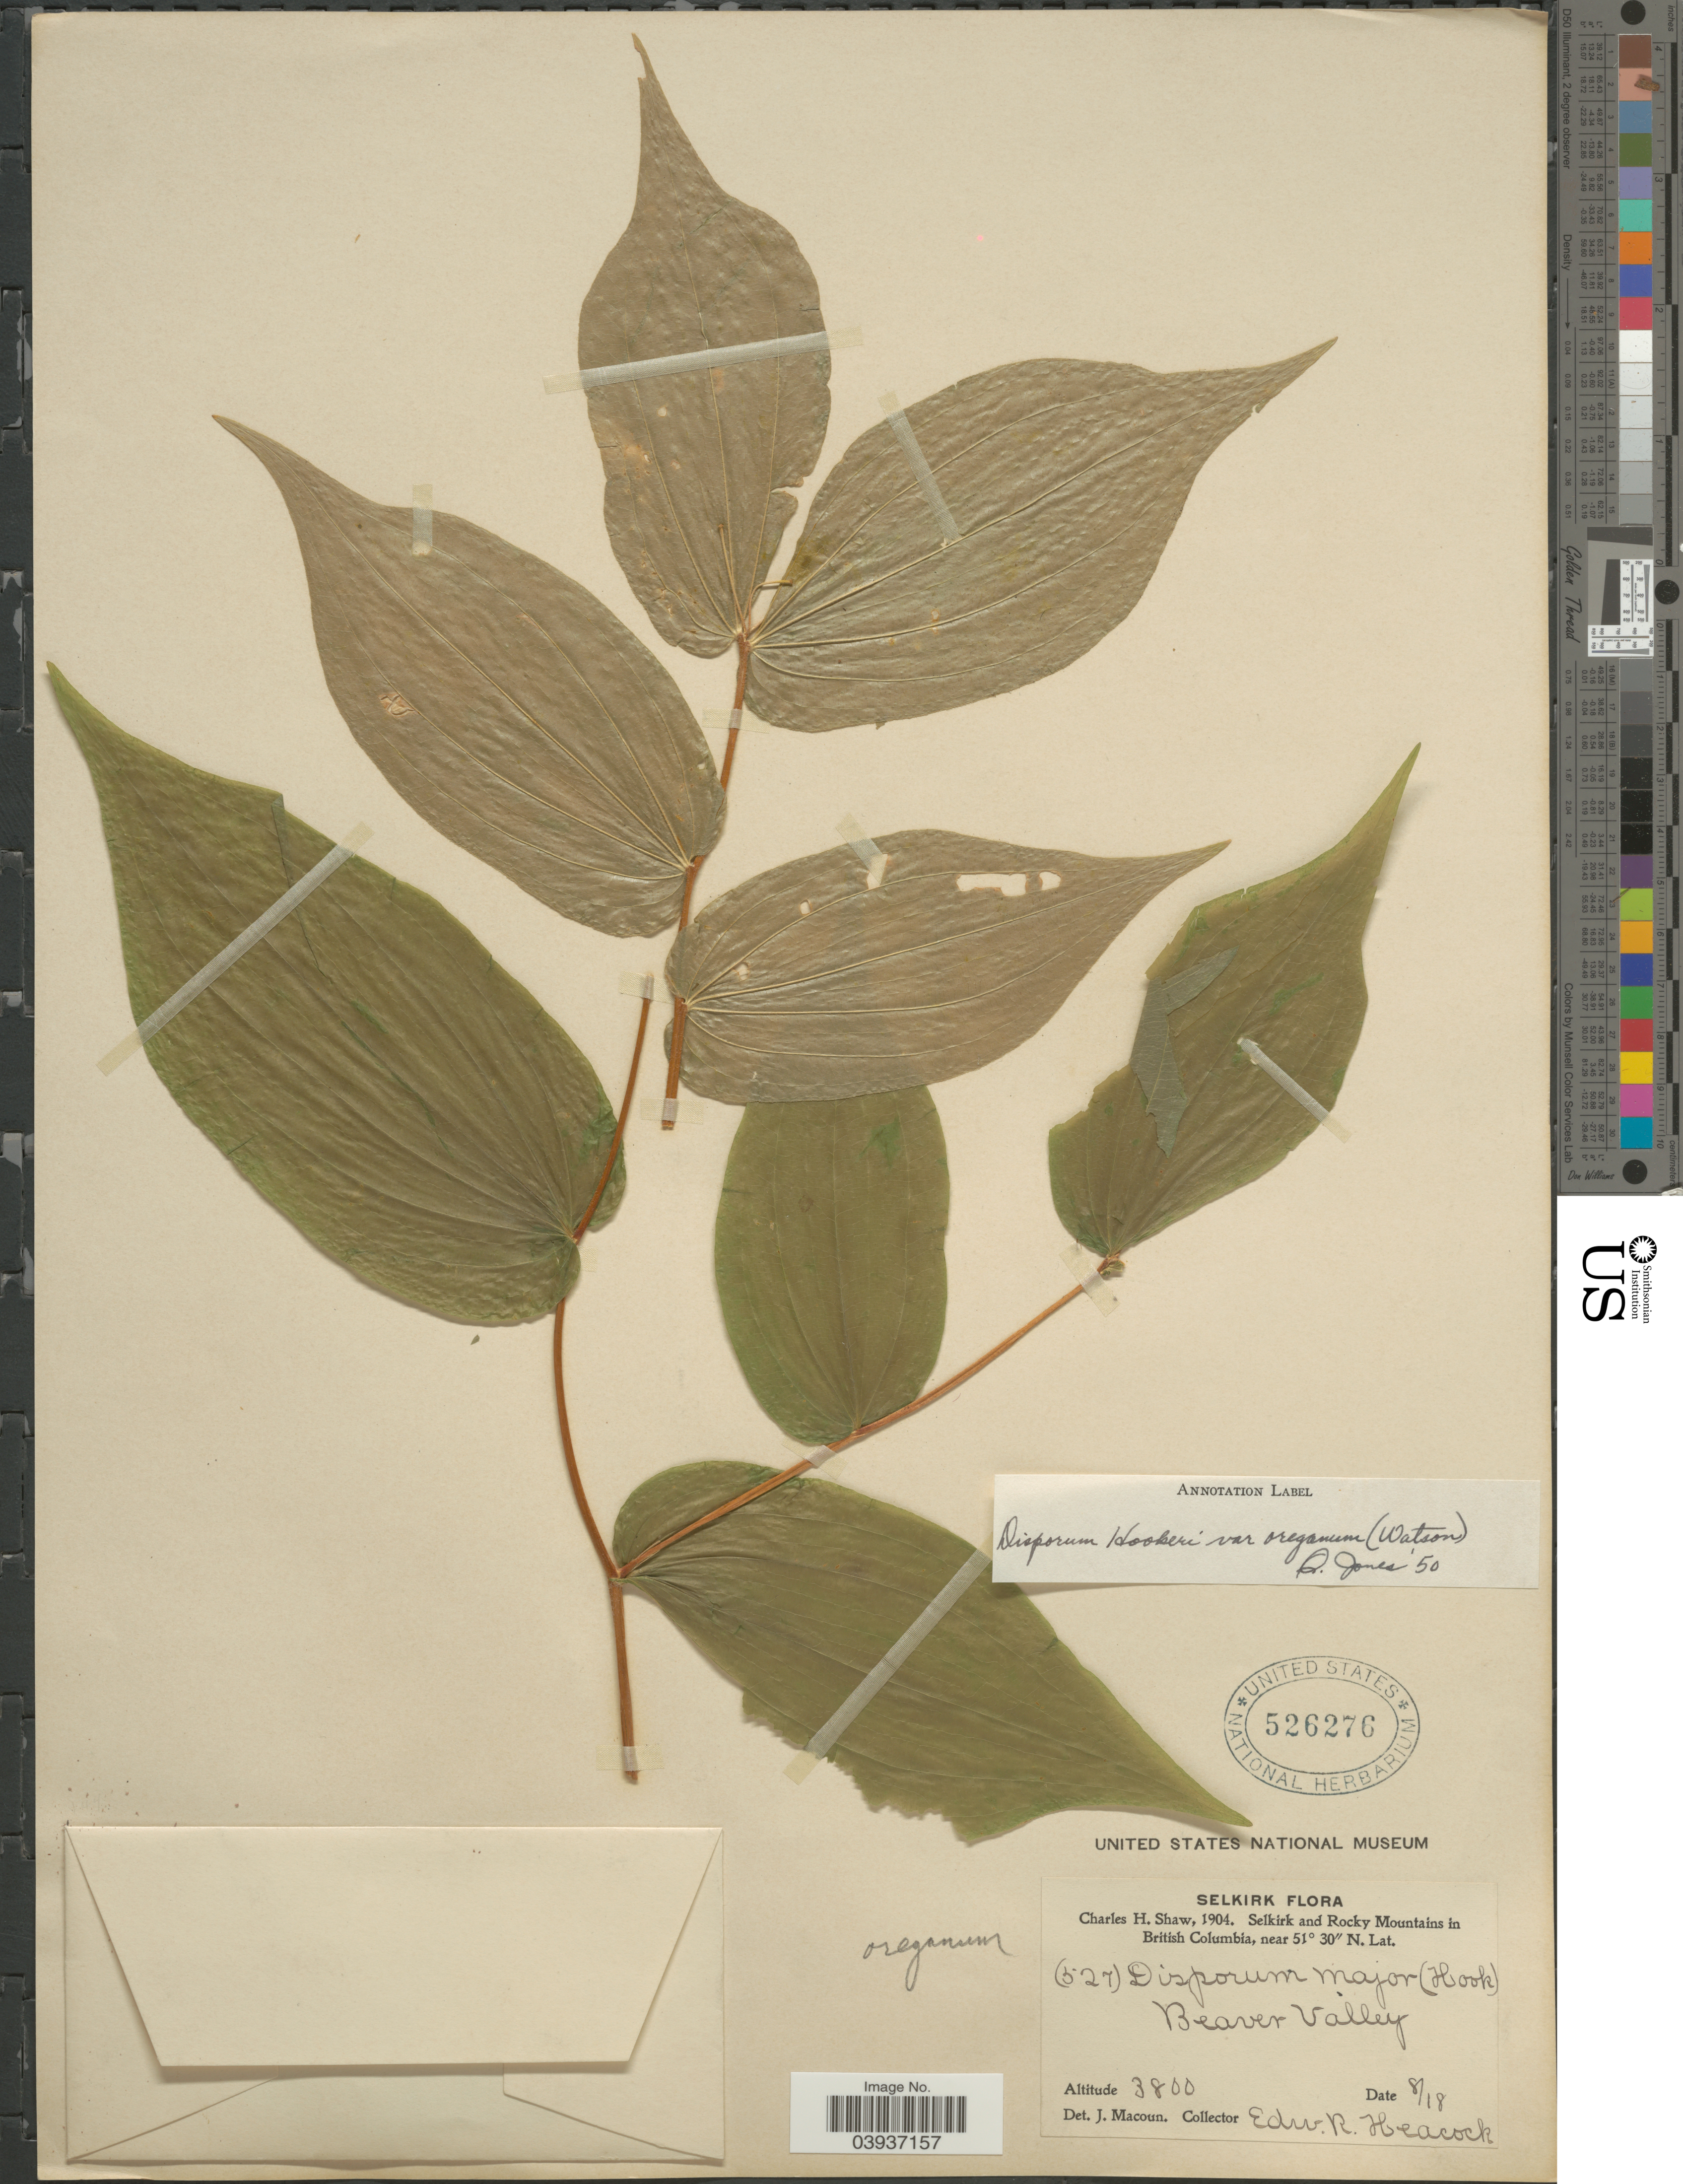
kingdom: Plantae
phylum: Tracheophyta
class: Liliopsida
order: Liliales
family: Colchicaceae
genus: Disporum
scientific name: Disporum hookeri var. oreganum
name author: (S. Watson) Q. Jones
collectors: E. Heacock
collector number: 527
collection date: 1904-08-18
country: Canada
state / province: British Columbia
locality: Selkirk. Selkirk and Rocky Mountains in British Columbia. Beaver Valley.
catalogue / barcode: US 526276